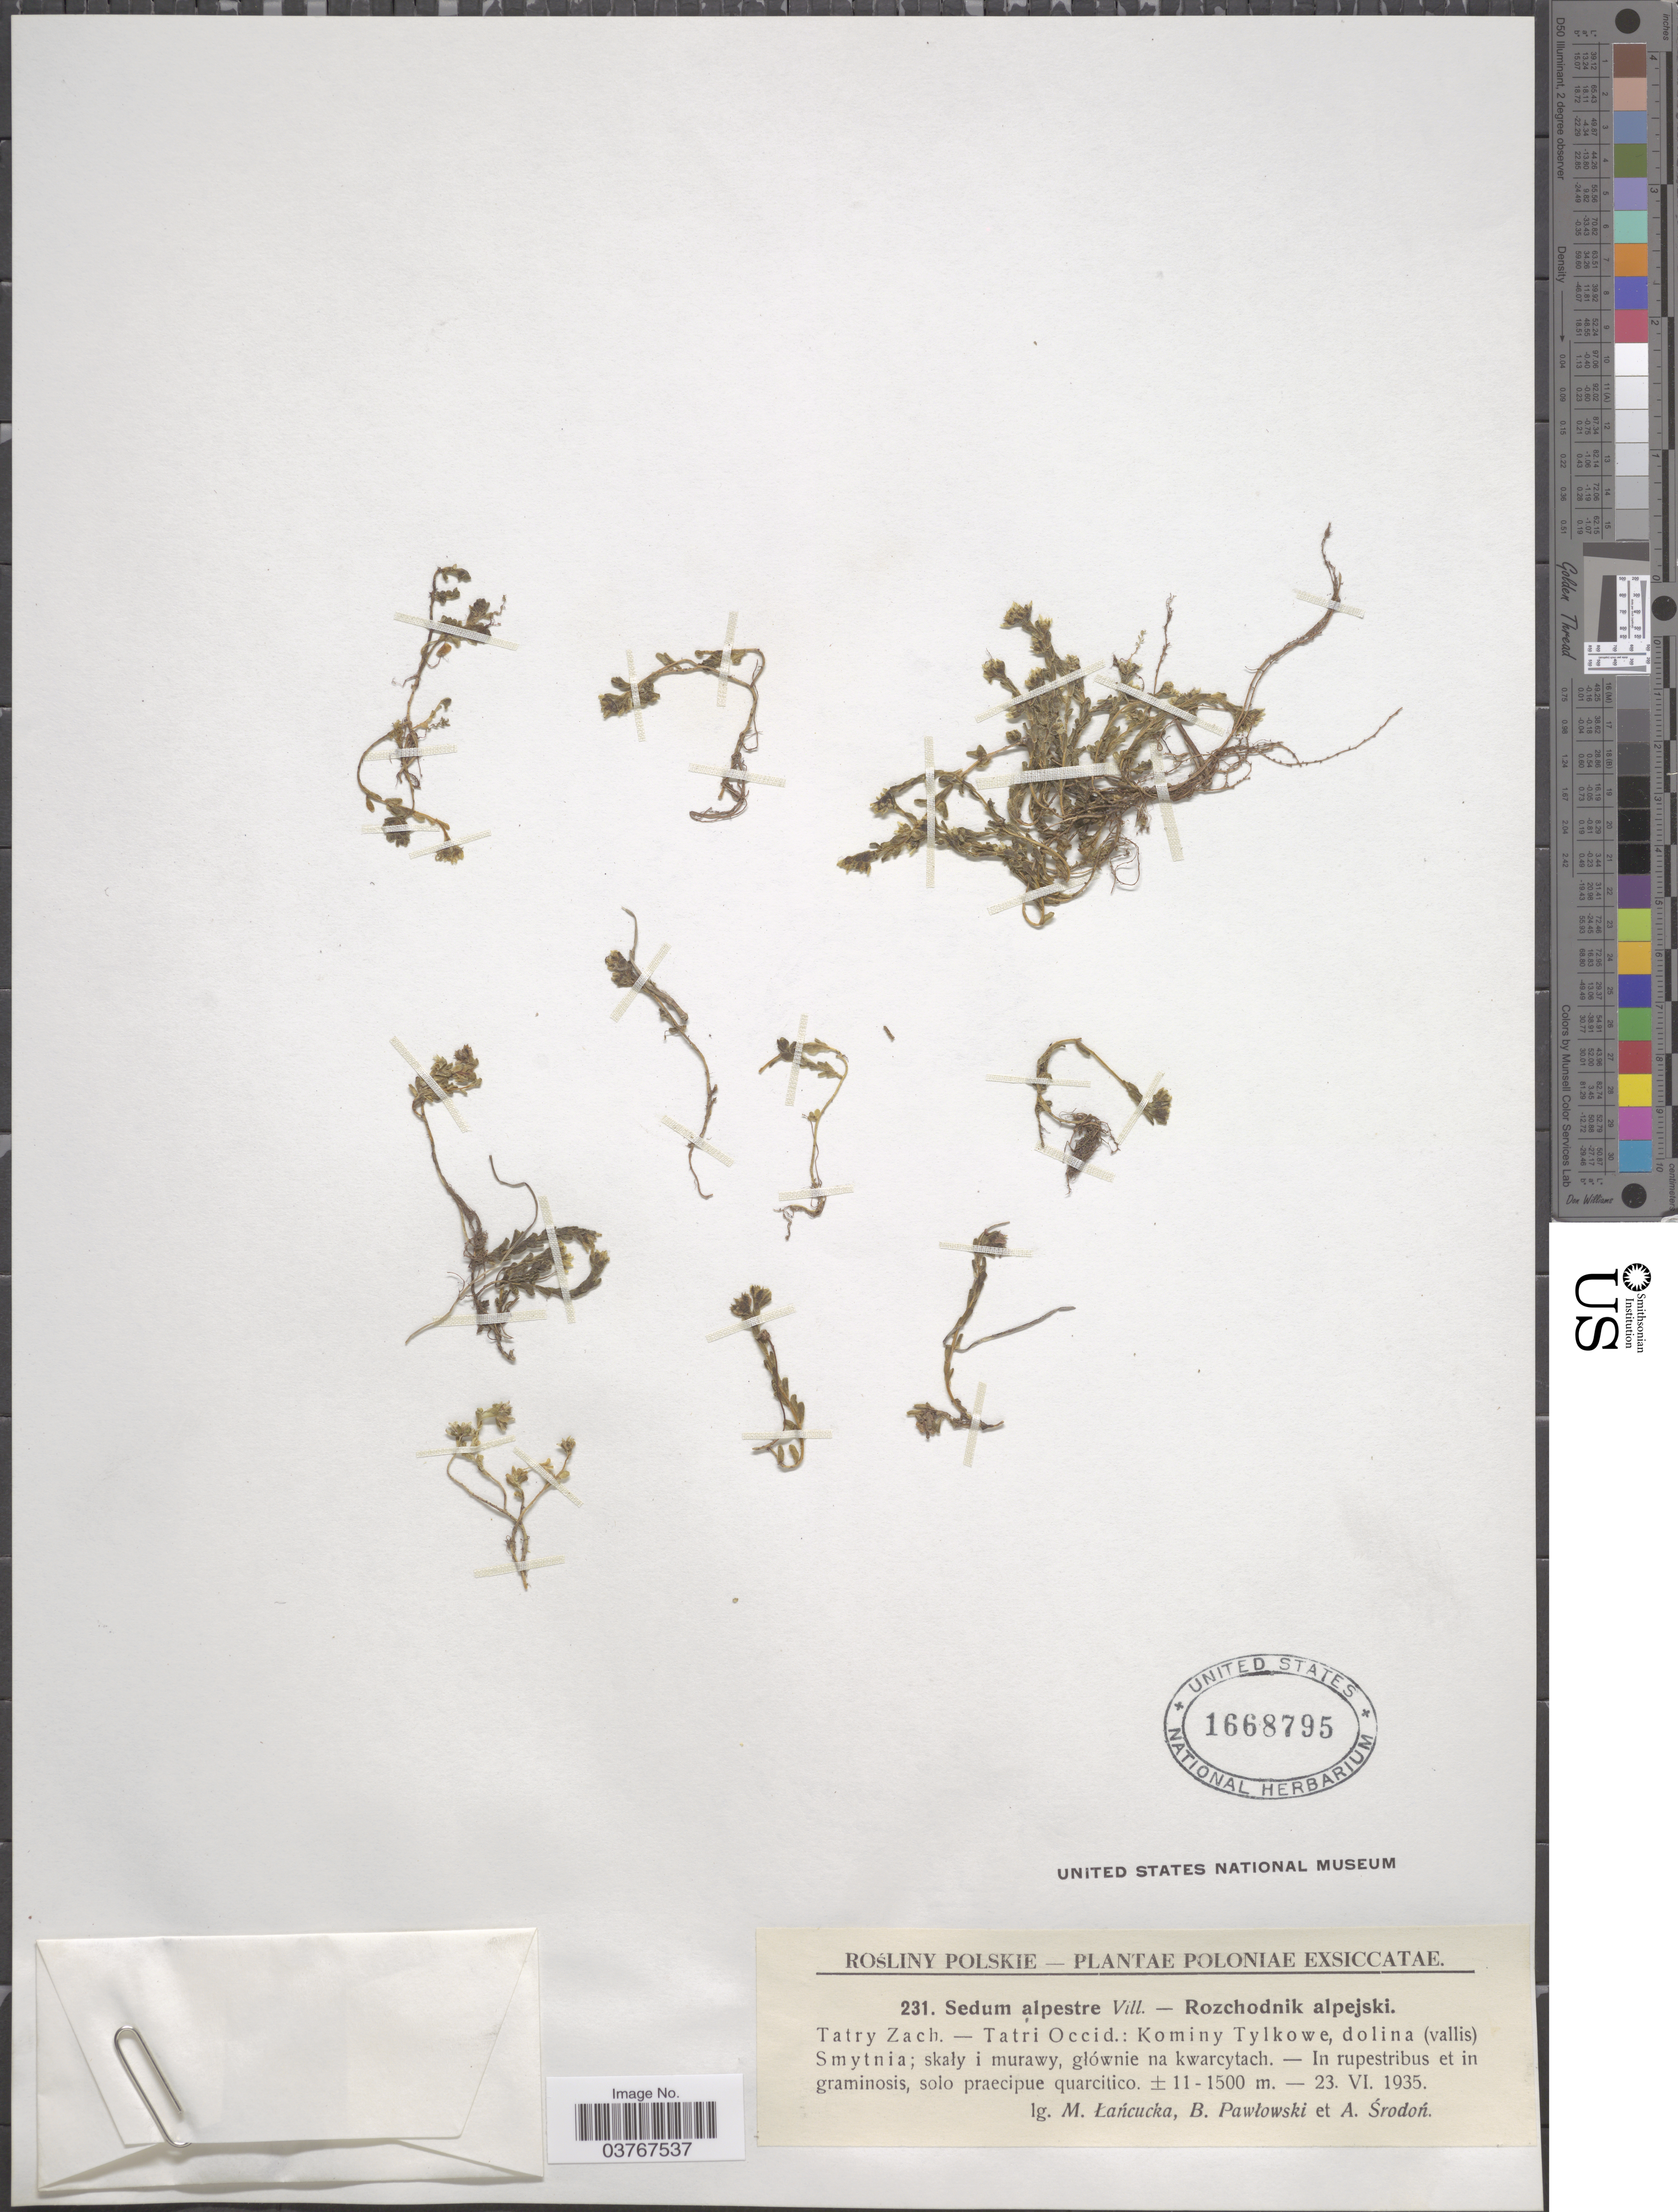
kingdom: Plantae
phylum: Tracheophyta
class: Magnoliopsida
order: Saxifragales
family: Crassulaceae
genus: Sedum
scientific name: Sedum alpestre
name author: Vill.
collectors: M. Lancucka, B. Pawlowski & A. Srodon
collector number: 231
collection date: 1935-06-23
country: Poland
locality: Tatry Zach.- Tatri Occid.: Kominy Tylkowe, dolina (vallis) Smytnia.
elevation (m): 1100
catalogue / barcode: US 1668795